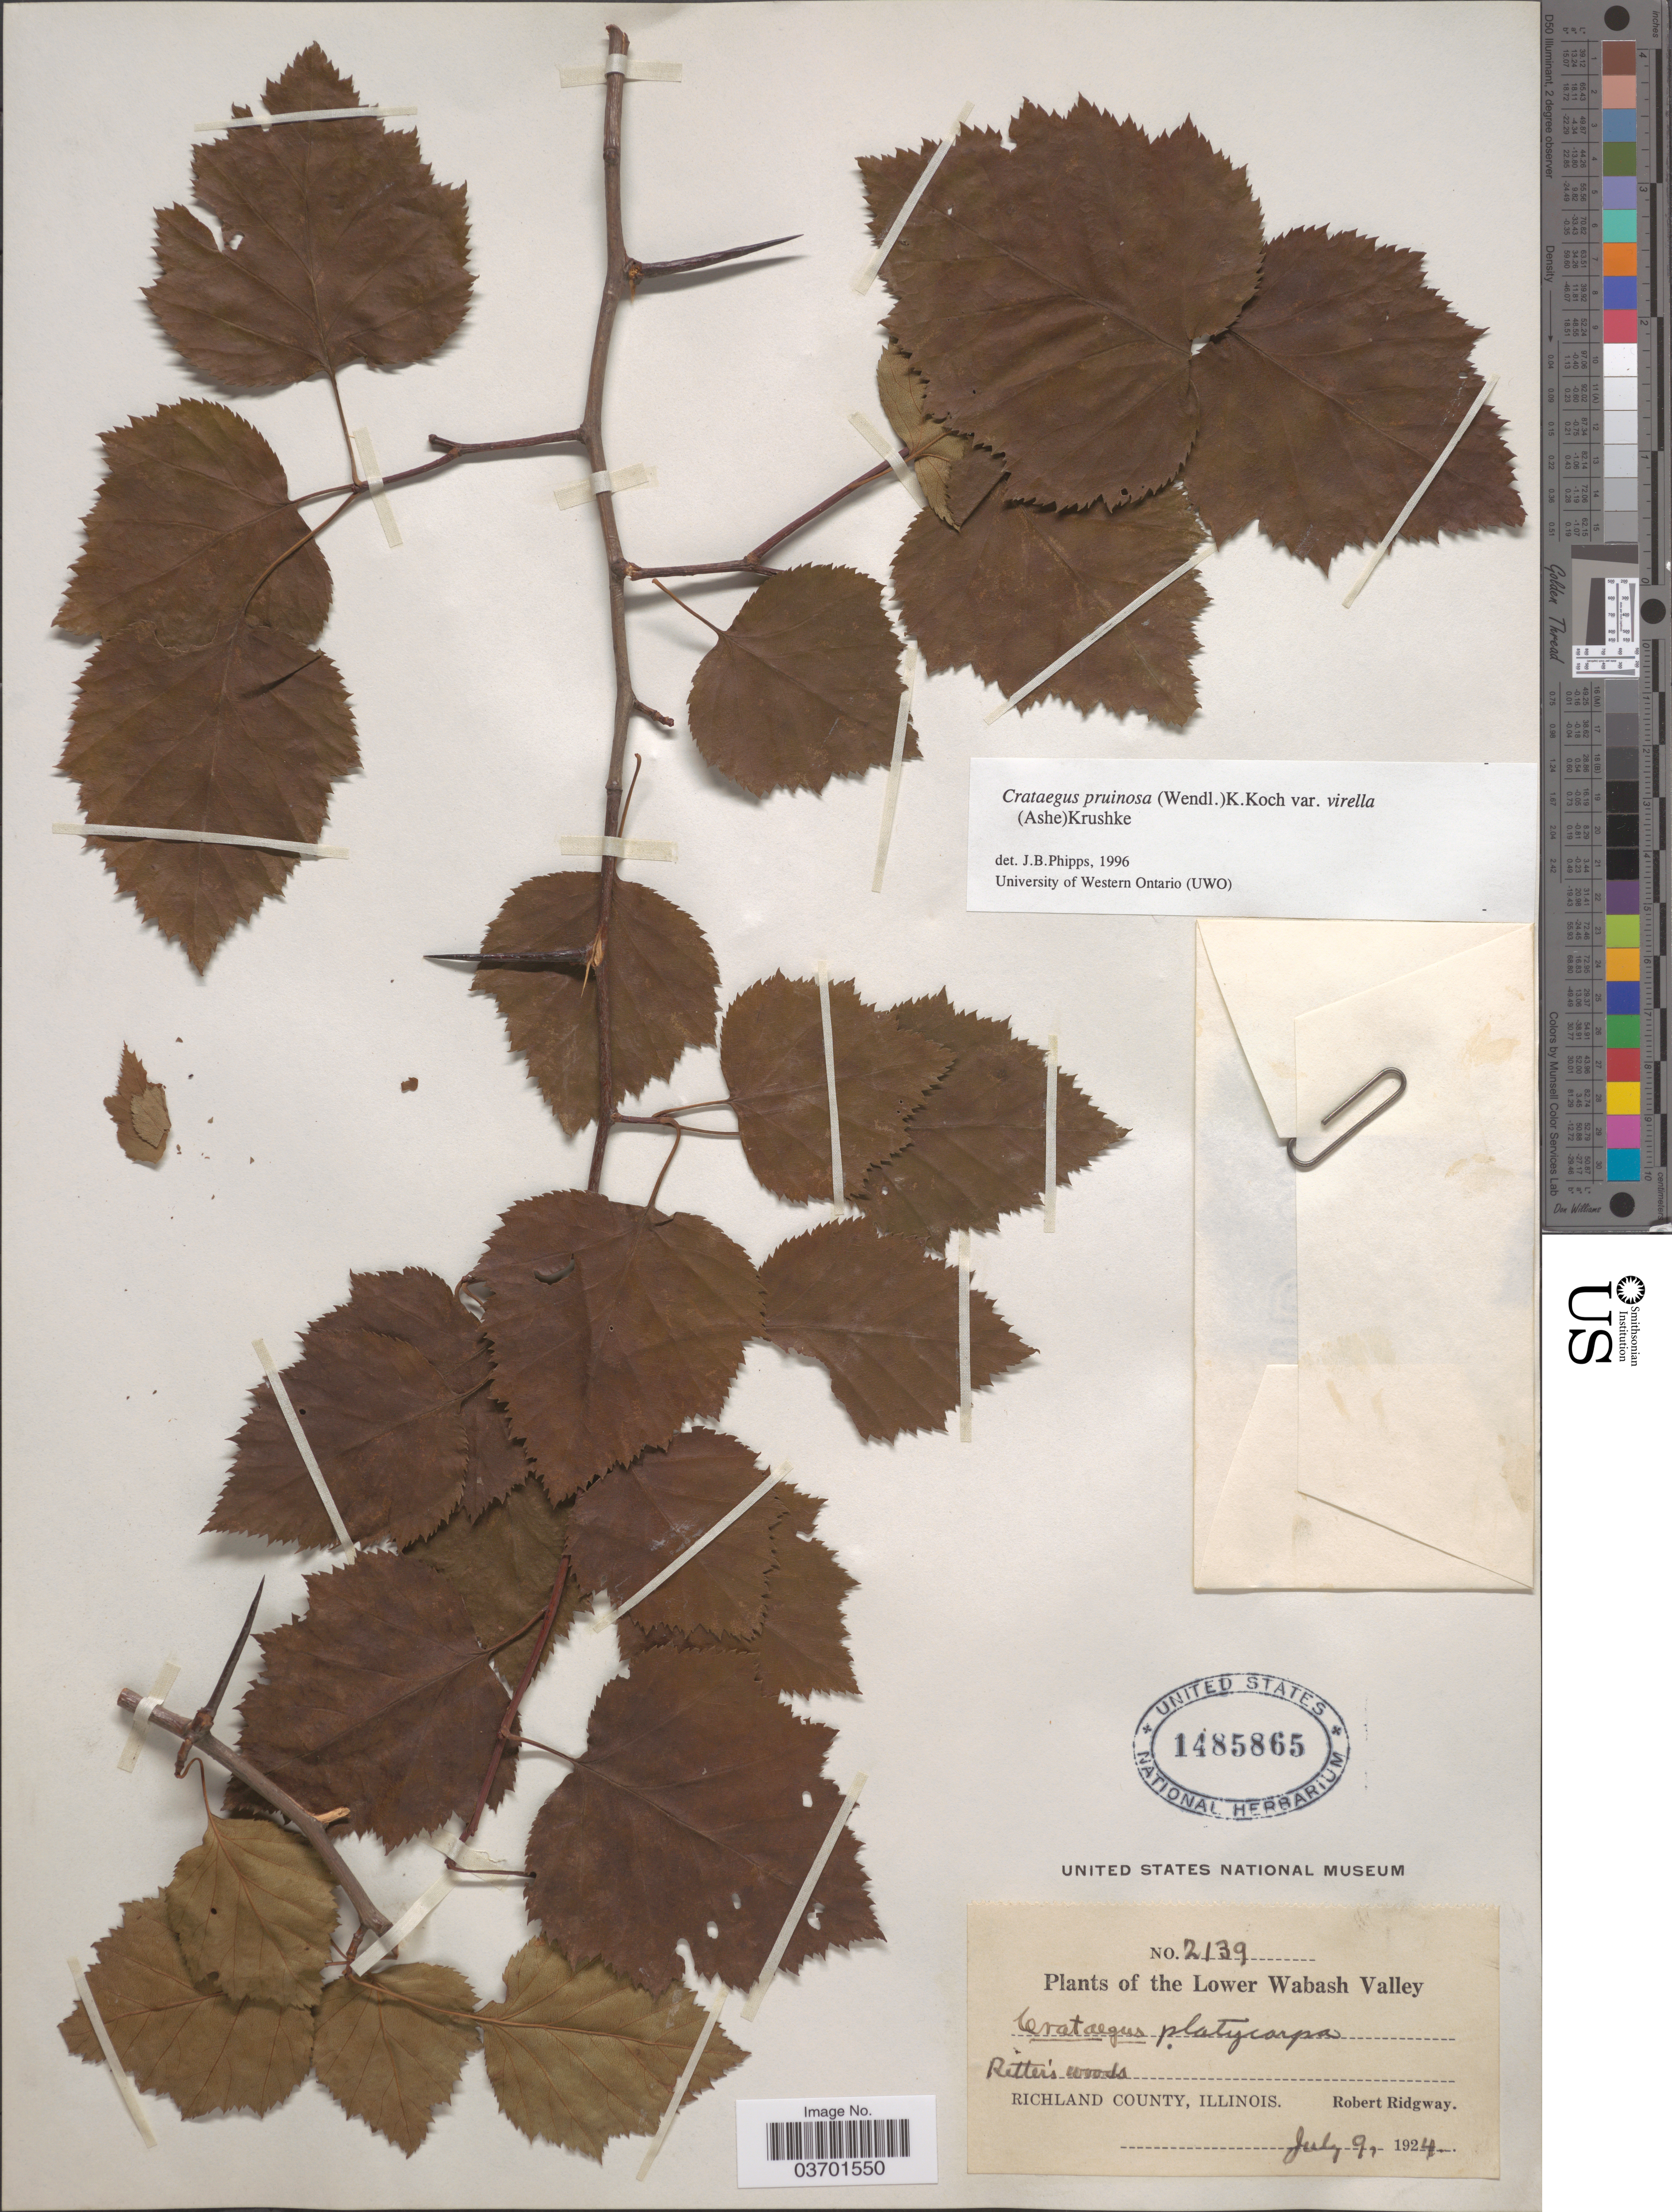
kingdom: Plantae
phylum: Tracheophyta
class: Magnoliopsida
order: Rosales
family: Rosaceae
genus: Crataegus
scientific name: Crataegus pruinosa var. virella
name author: (Ashe) Kruschke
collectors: R. Ridgway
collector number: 2139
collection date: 1924-07-09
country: United States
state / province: Illinois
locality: The Lower Wabash Valley. Ritter's woods. Richland County.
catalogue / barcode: US 1485865